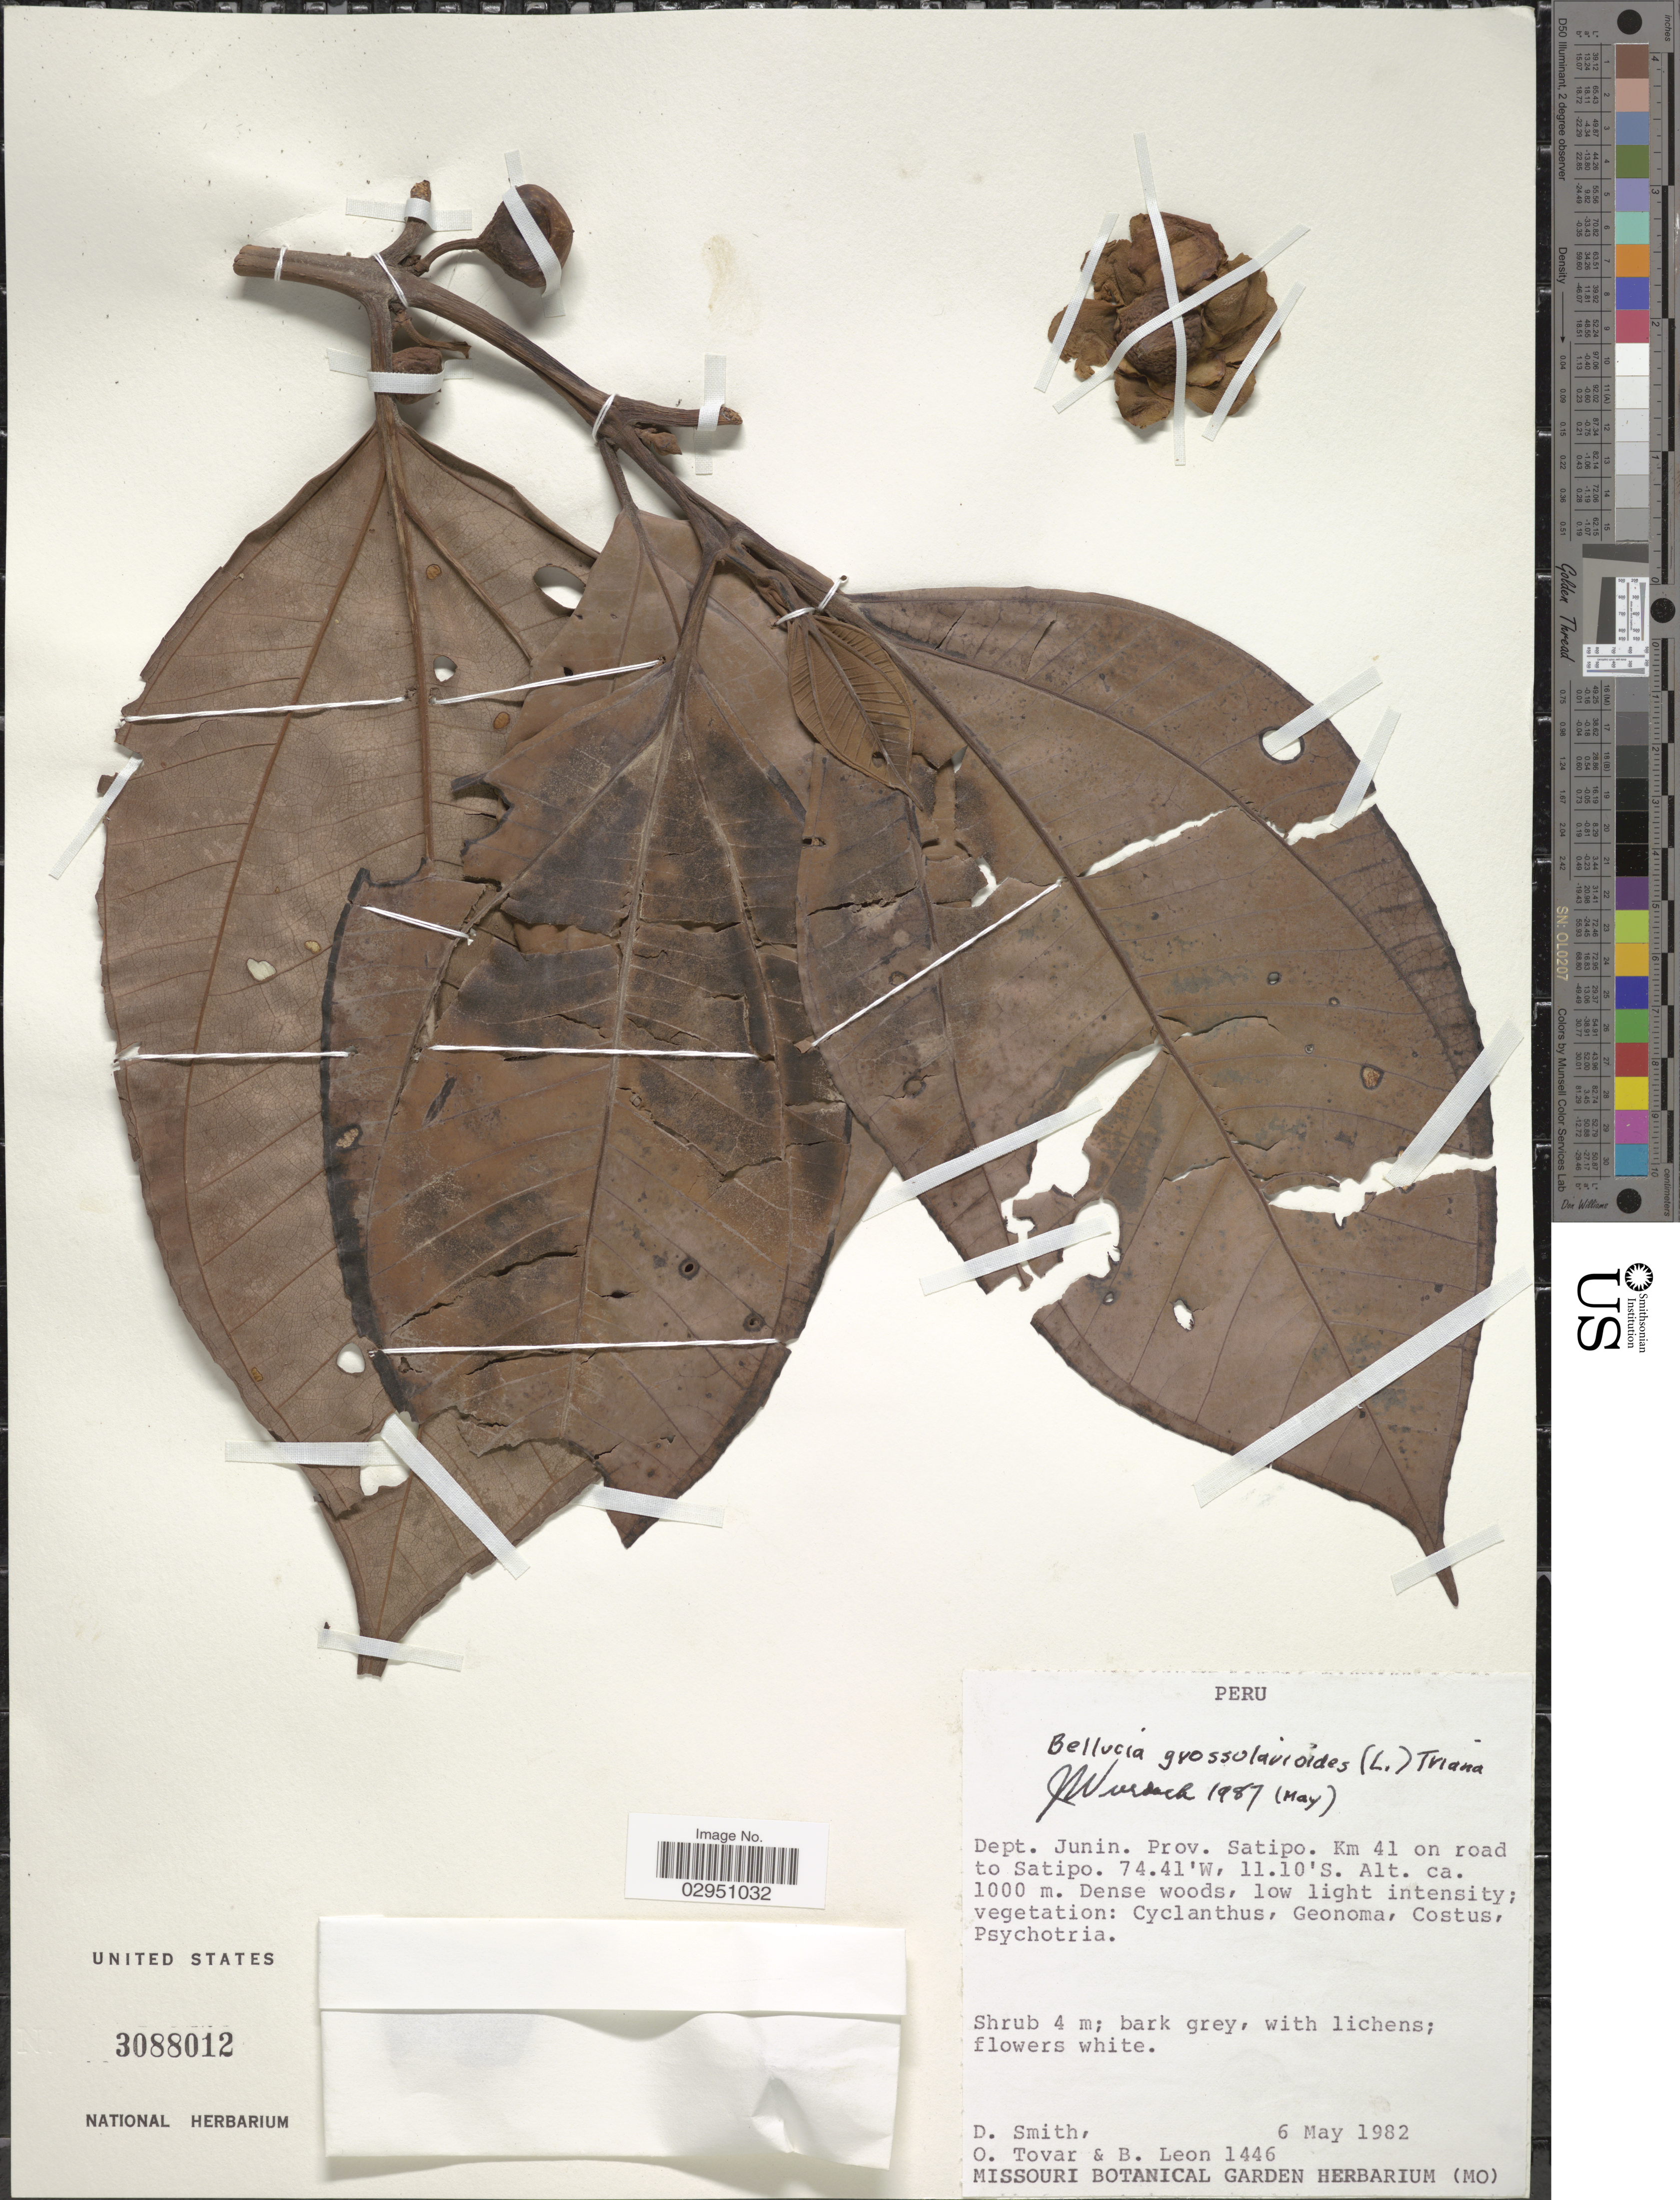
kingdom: Plantae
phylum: Tracheophyta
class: Magnoliopsida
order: Myrtales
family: Melastomataceae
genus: Bellucia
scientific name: Bellucia grossularioides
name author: (L.) Triana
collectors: D. Smith, Ó. Tovar & B. León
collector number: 1446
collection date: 1982-05-06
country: Peru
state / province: Junín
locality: Dept. Junin. Prov. Satipo. Km 41 on road to Satipo.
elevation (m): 1000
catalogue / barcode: US 3088012